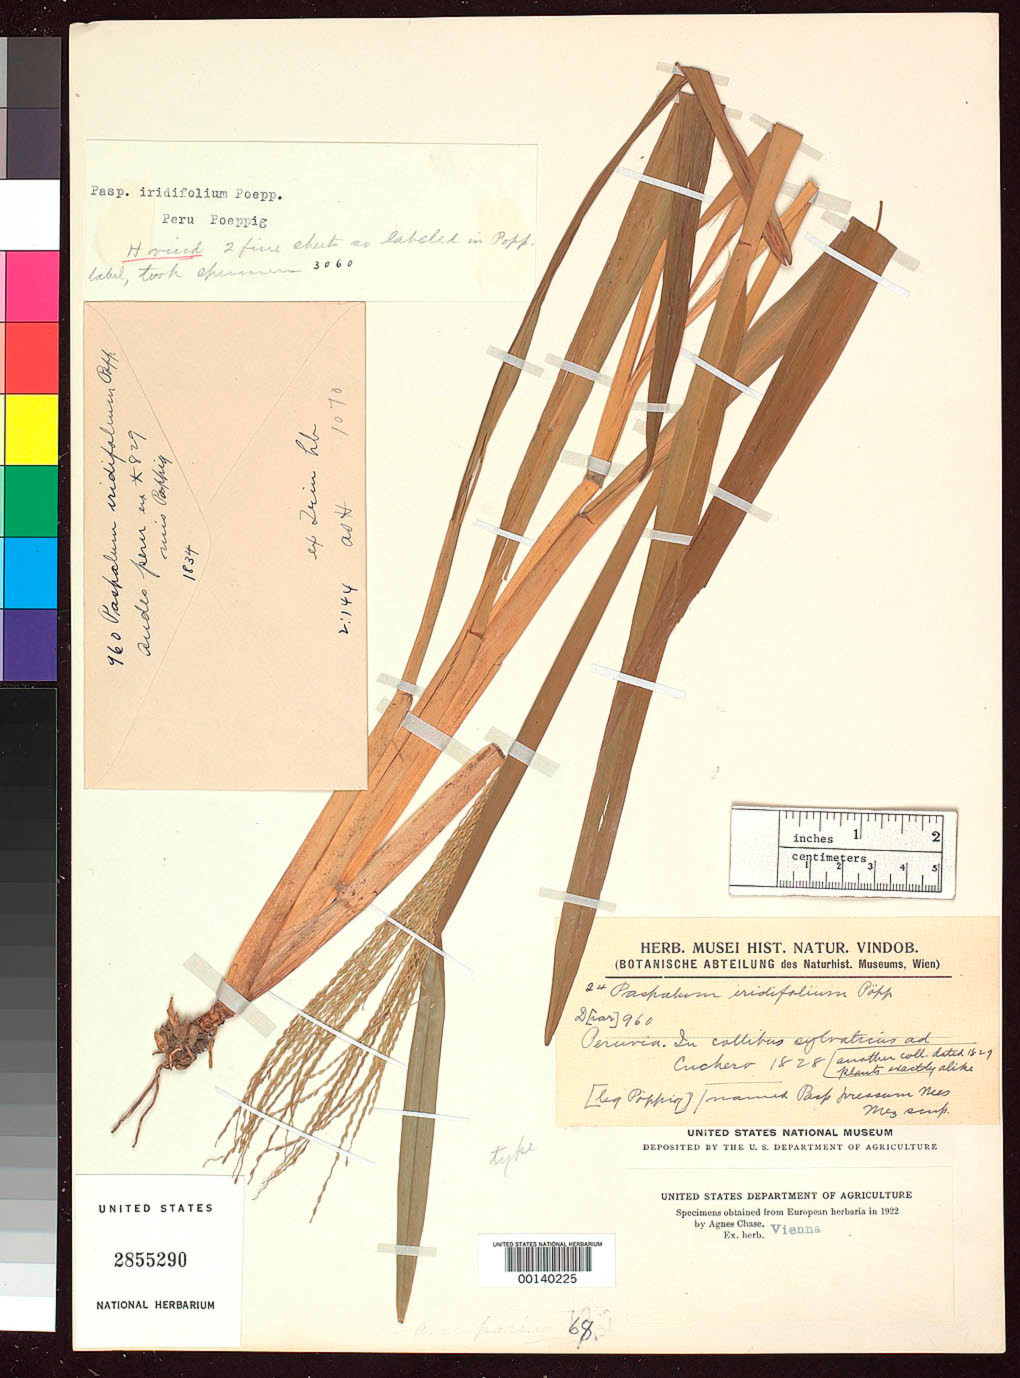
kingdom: Plantae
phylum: Tracheophyta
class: Liliopsida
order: Poales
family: Poaceae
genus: Paspalum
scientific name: Paspalum iridifolium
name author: Poepp.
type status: Isotype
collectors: E. F. Poeppig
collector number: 24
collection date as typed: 1828 or -- --- 1829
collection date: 1828 or 1829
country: Peru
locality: in collibus sylvaticus ad Cuchero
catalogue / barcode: US 2855290